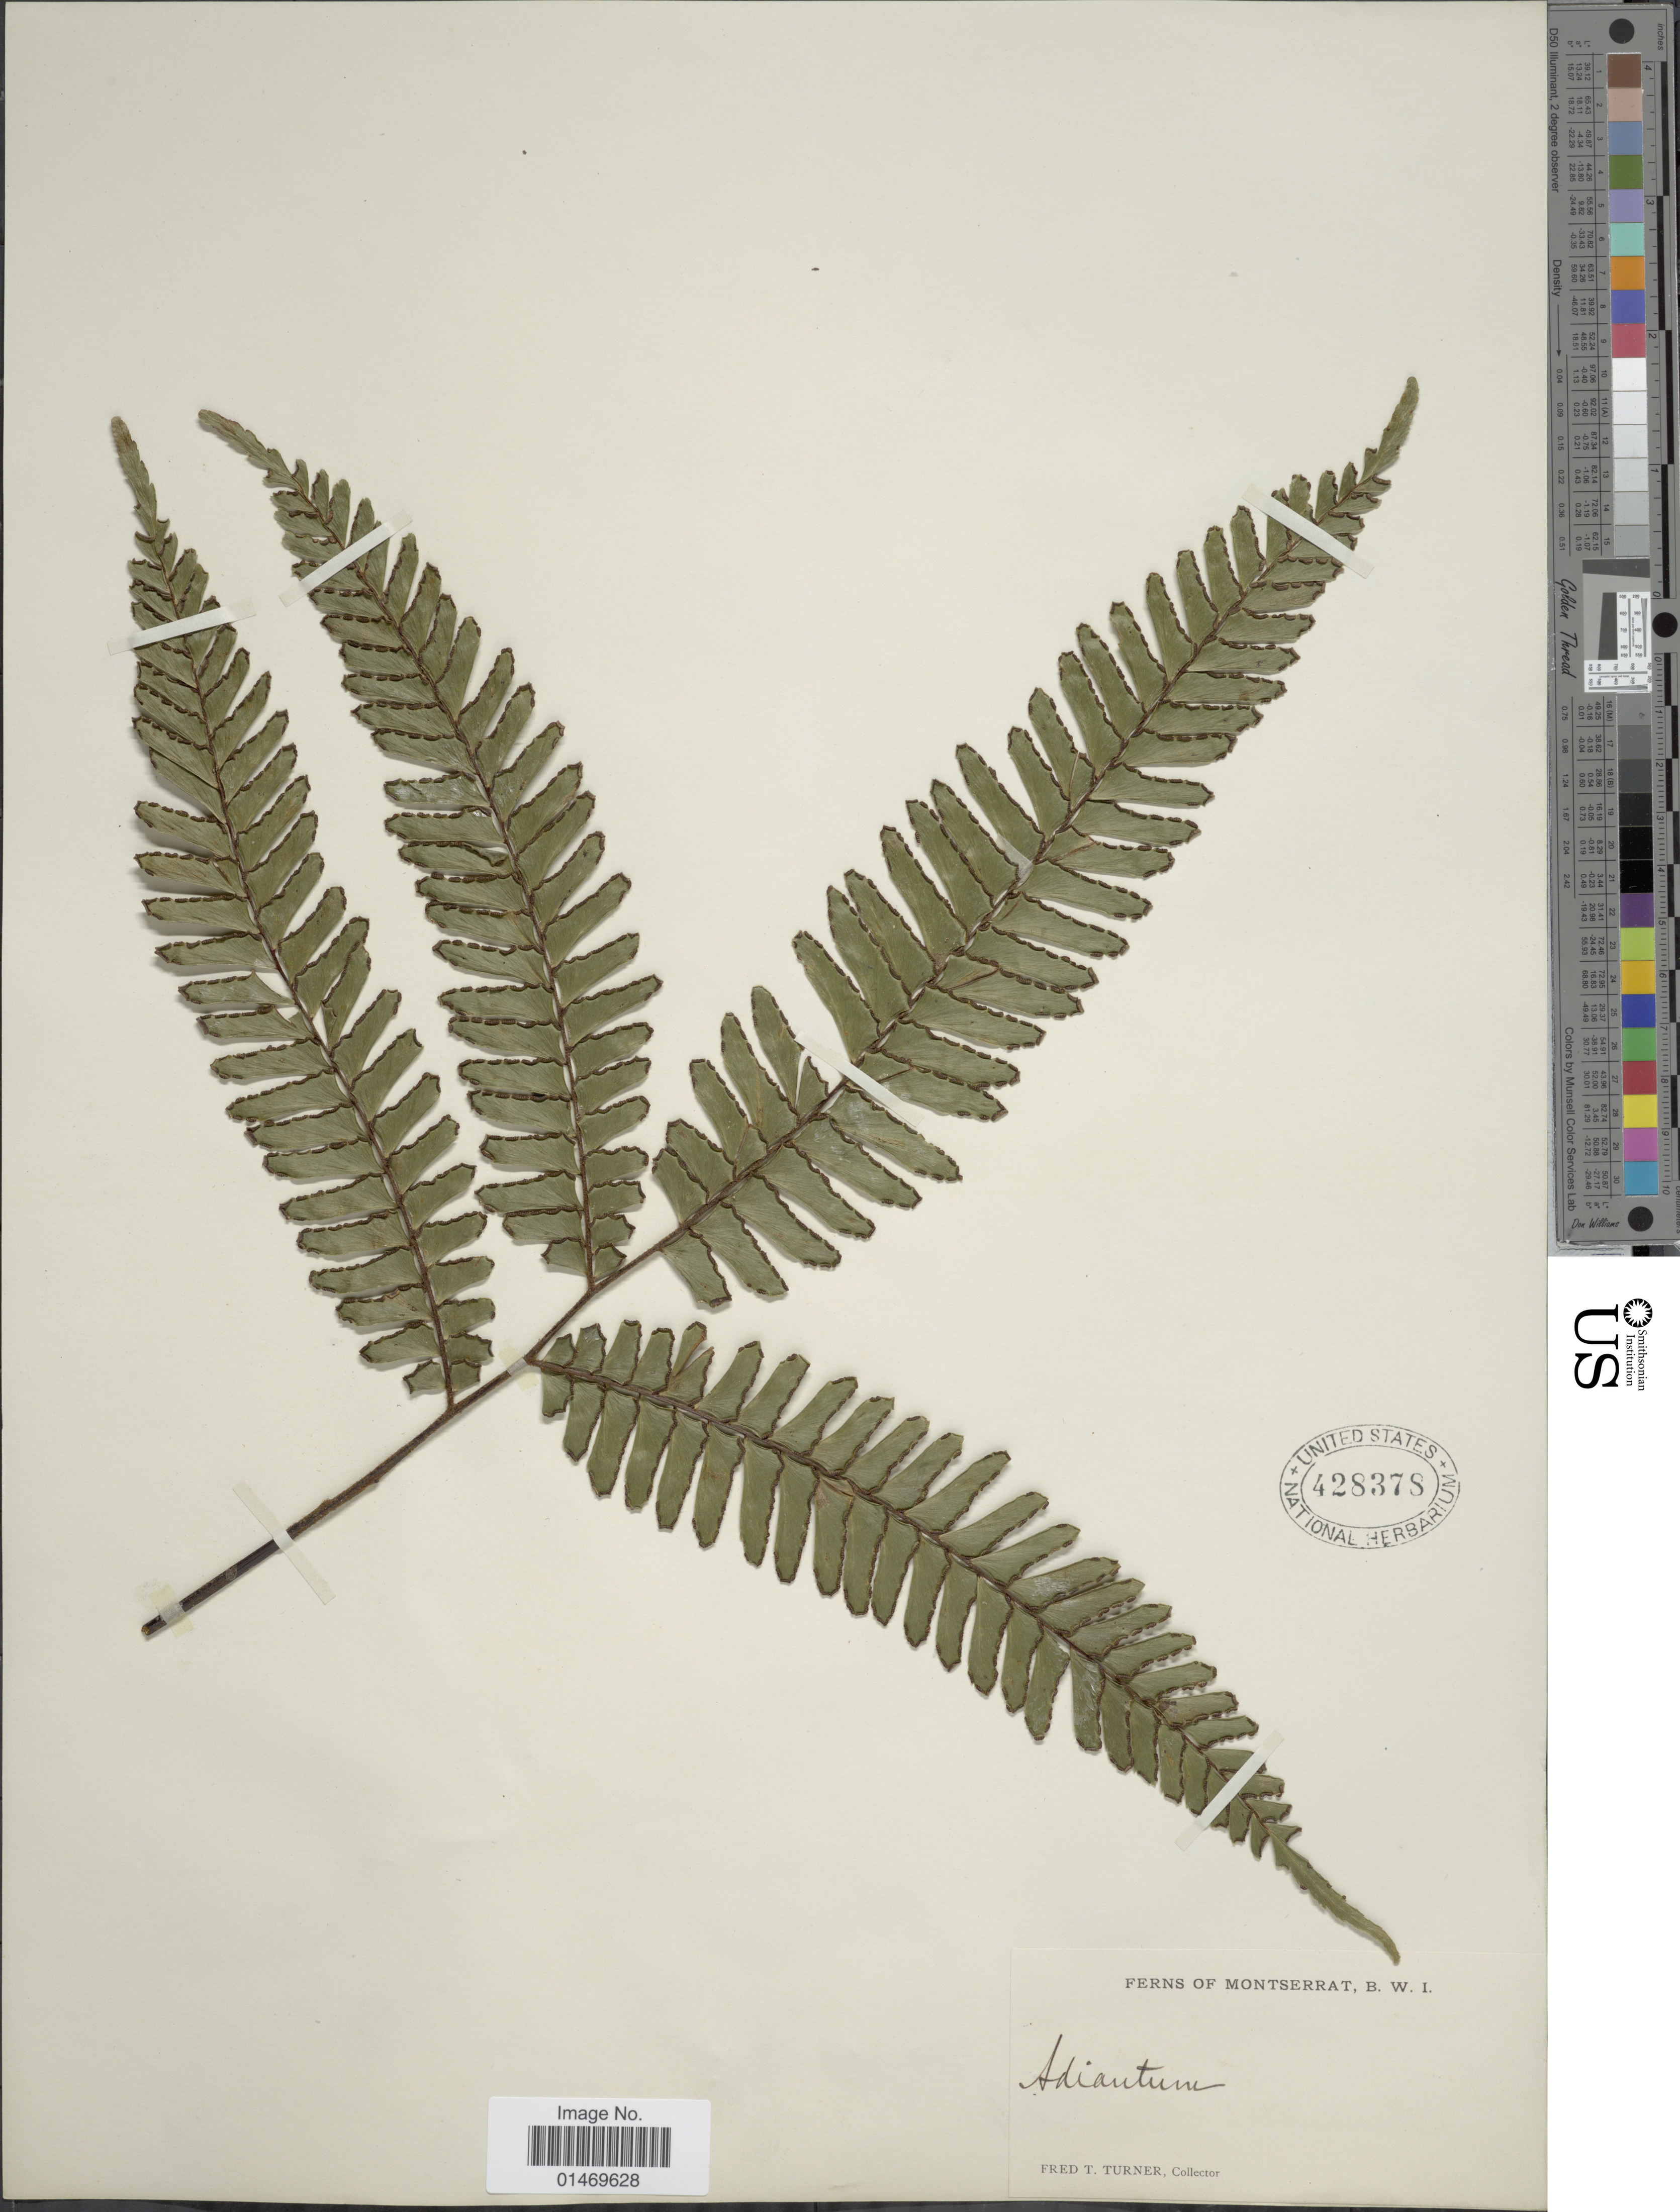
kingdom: Plantae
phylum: Tracheophyta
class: Polypodiopsida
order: Polypodiales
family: Pteridaceae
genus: Adiantum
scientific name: Adiantum tetraphyllum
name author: Humb. & Bonpl. ex Willd.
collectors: F. T. Turner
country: Montserrat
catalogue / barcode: US 428378